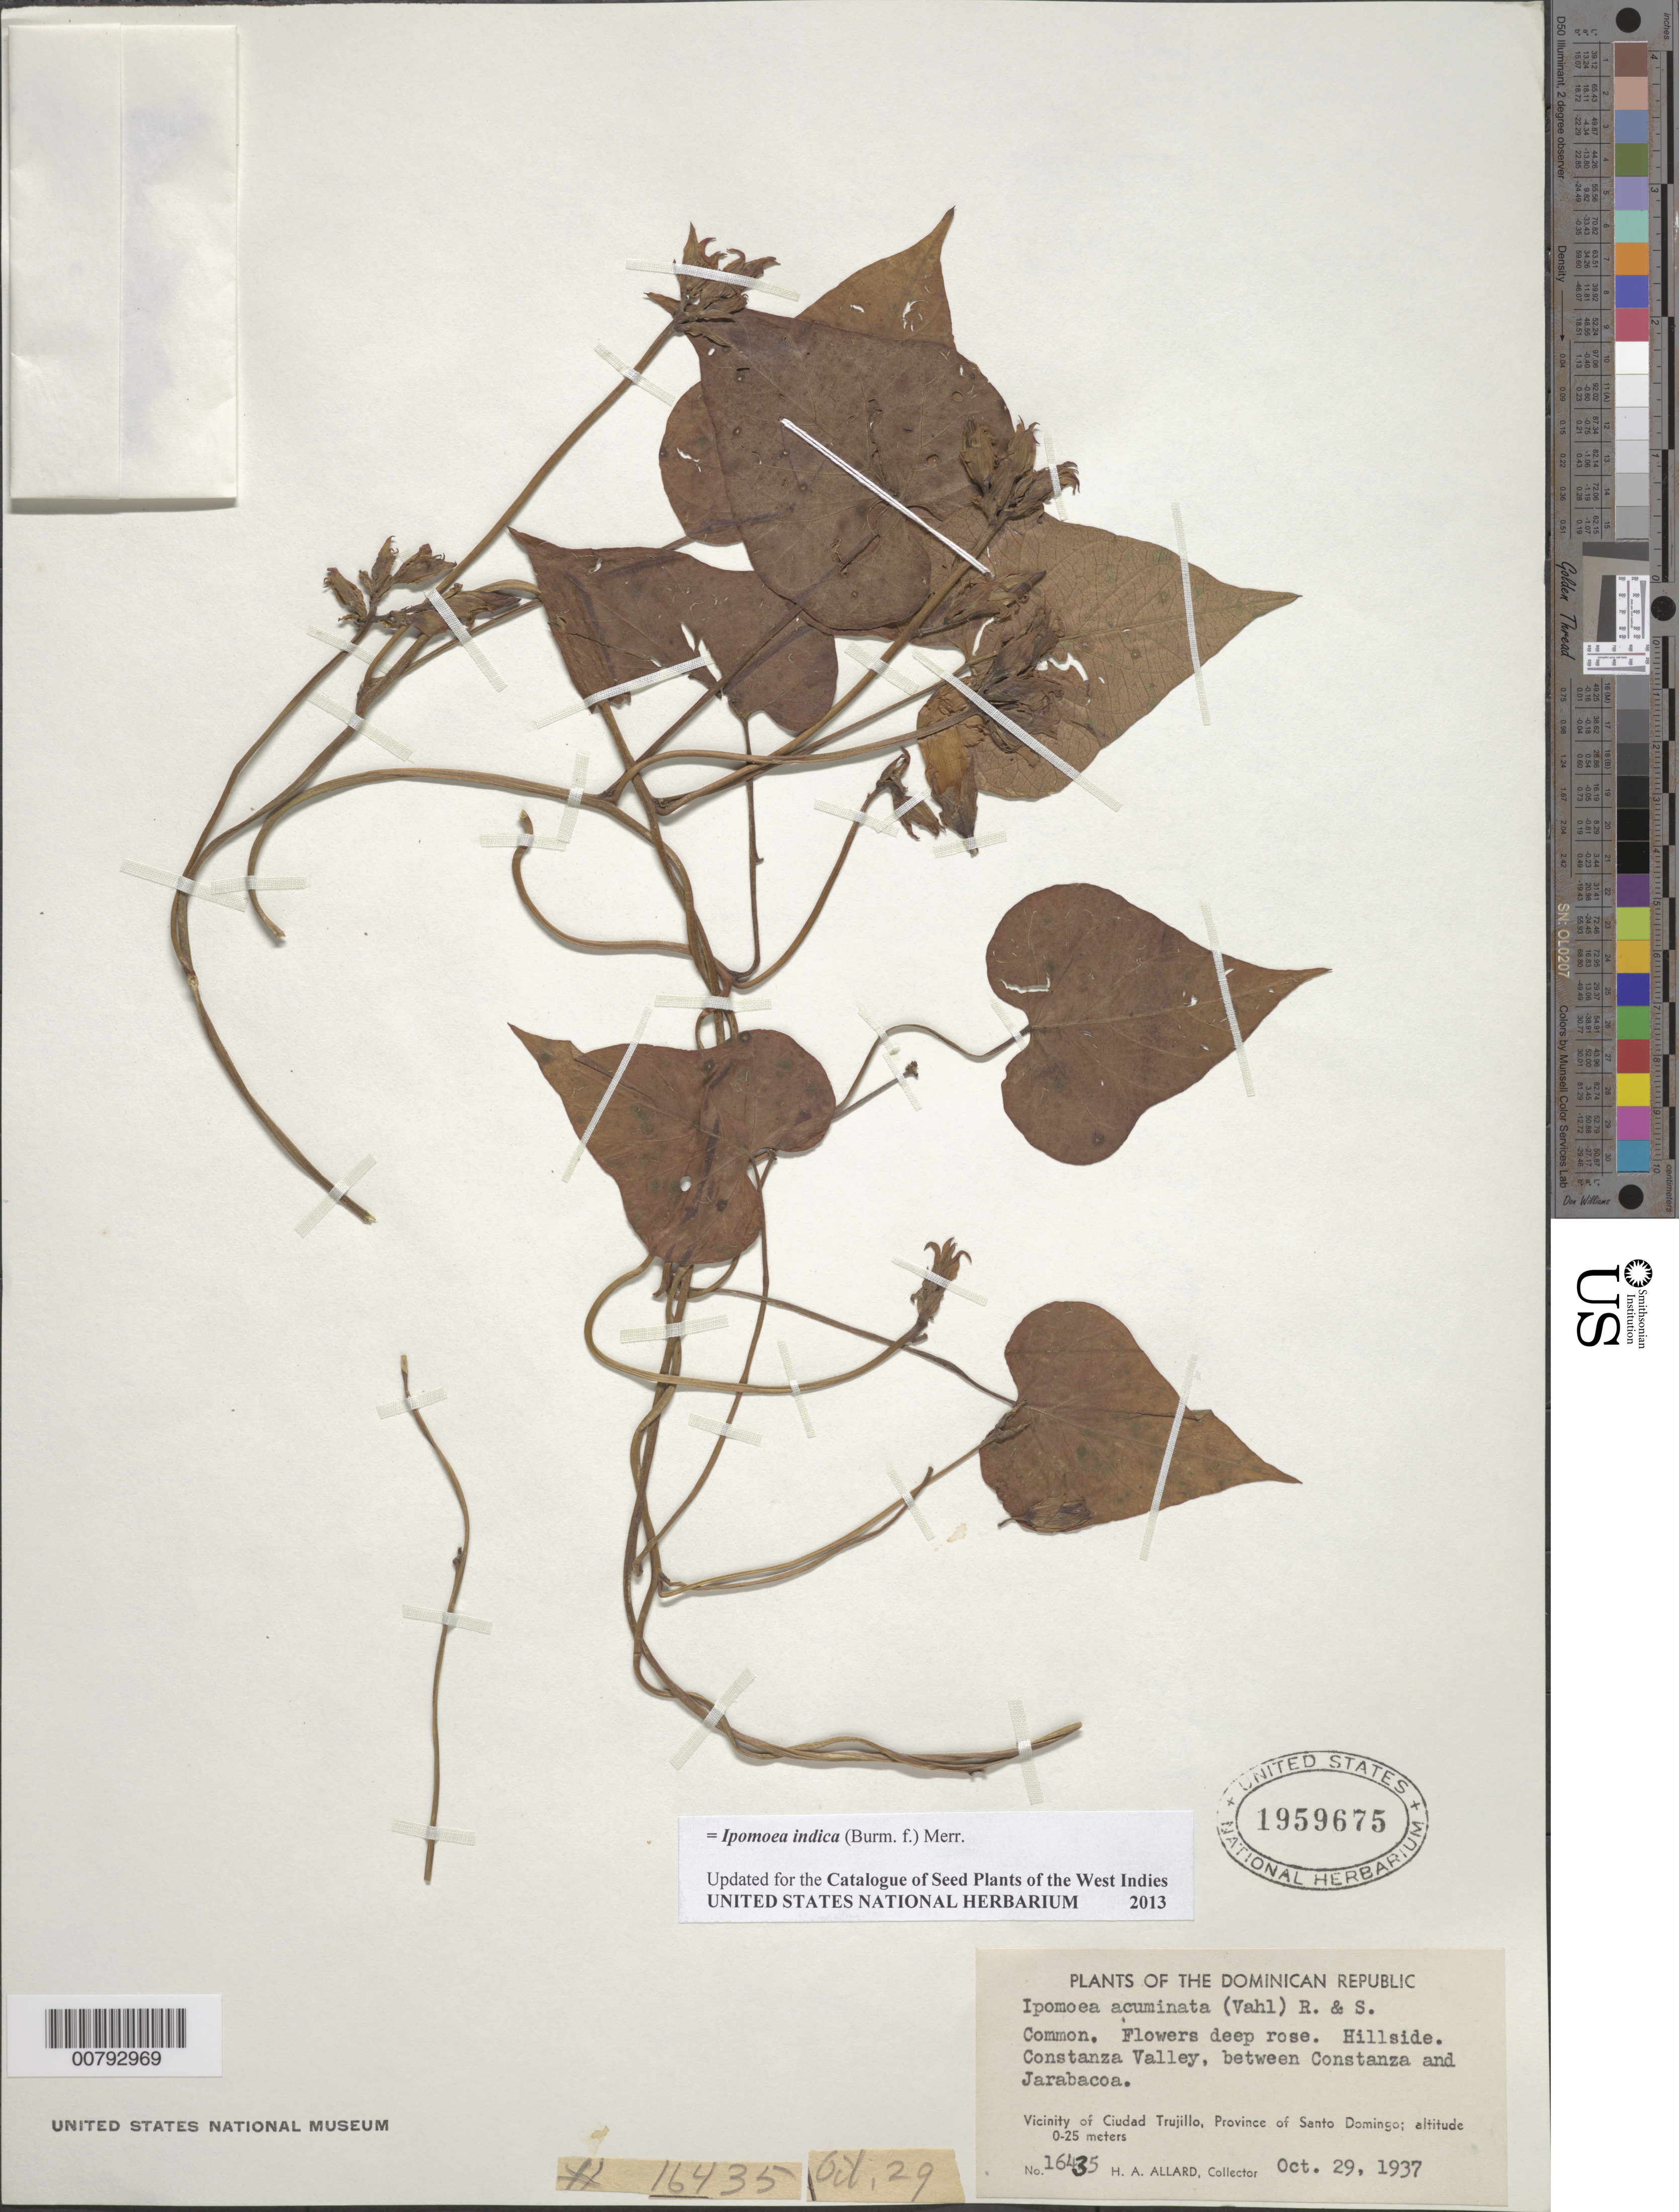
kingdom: Plantae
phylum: Tracheophyta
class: Magnoliopsida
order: Solanales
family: Convolvulaceae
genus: Ipomoea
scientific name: Ipomoea indica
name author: (Burm.) Merr.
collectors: H. A. Allard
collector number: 16435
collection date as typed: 29 Oct 1937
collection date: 1937-10-29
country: Dominican Republic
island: Hispaniola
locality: Province of Santo Domingo, vicinity of Ciudad Trujillo, Constanza Valley, between Constanza and Jarabacoa.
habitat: Hillside.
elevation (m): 0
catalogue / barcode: US 1959675